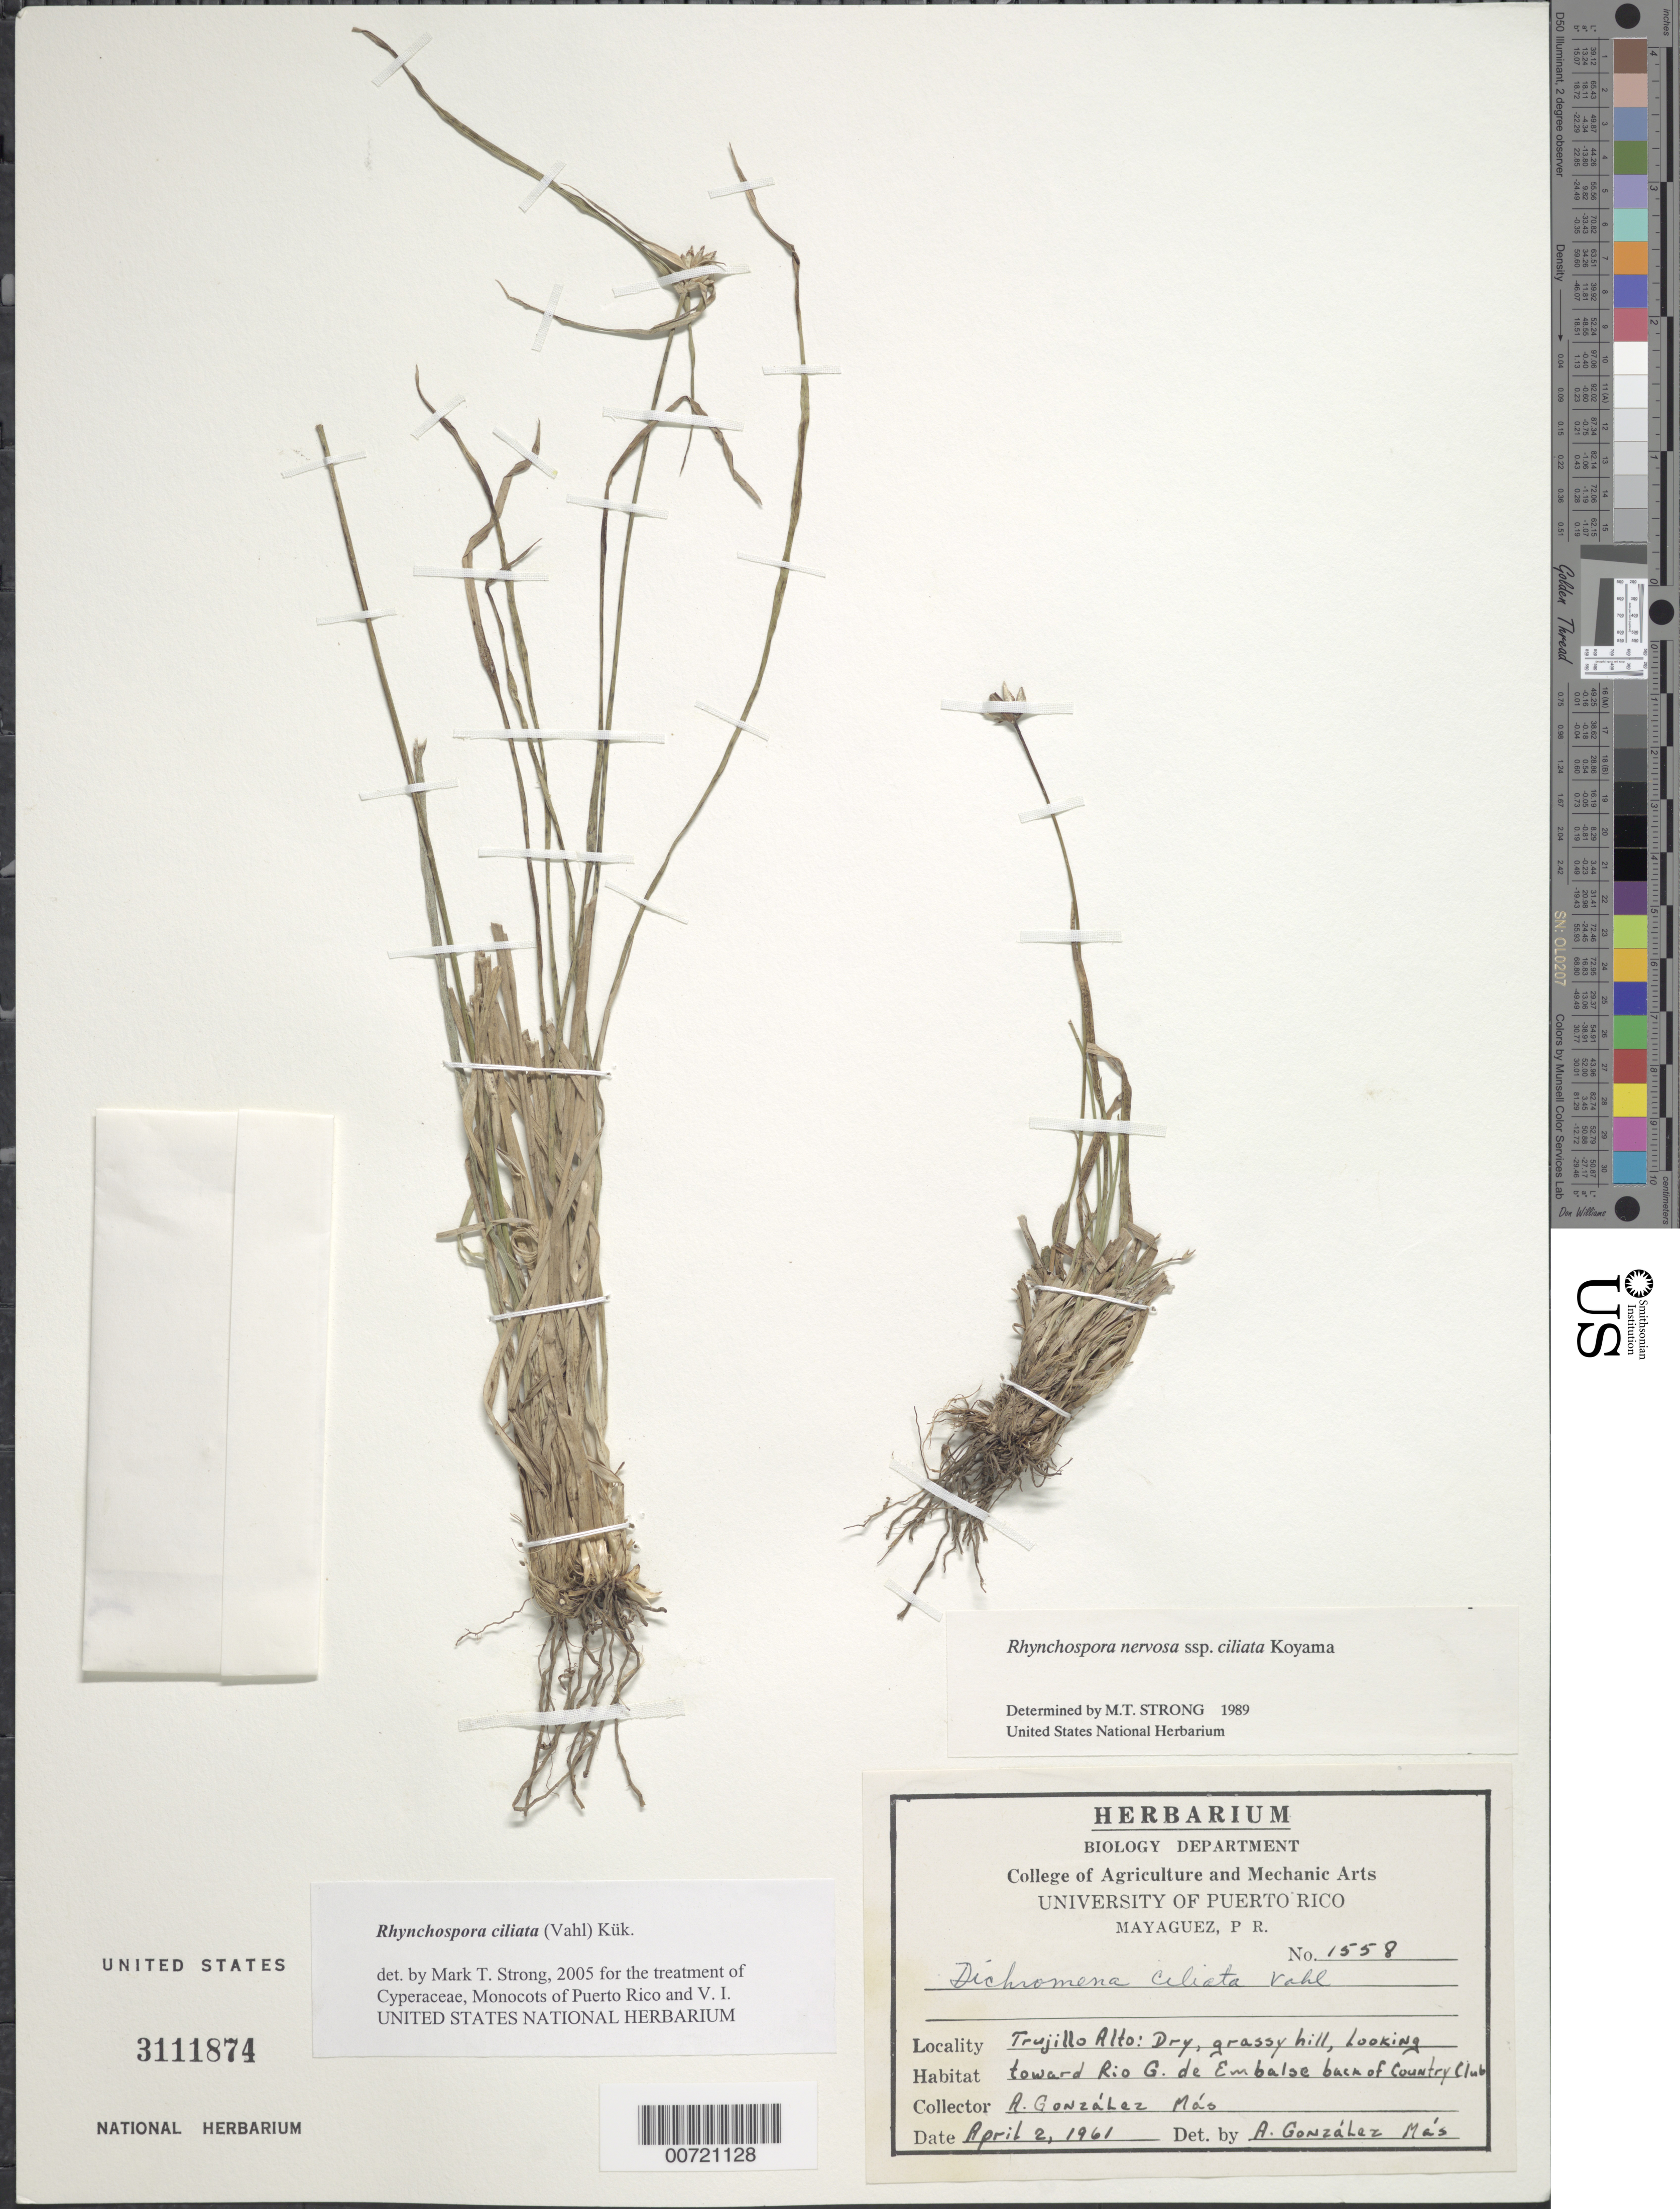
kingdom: Plantae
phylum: Tracheophyta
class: Liliopsida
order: Poales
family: Cyperaceae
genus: Rhynchospora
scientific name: Rhynchospora ciliata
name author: (G. Mey.) Kük.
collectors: A. González Más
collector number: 1558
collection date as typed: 02 Apr 1961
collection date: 1961-04-02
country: Puerto Rico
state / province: Maricao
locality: Maricao Forest, recreation area.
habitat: Clay soil.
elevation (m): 610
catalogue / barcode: US 3111874